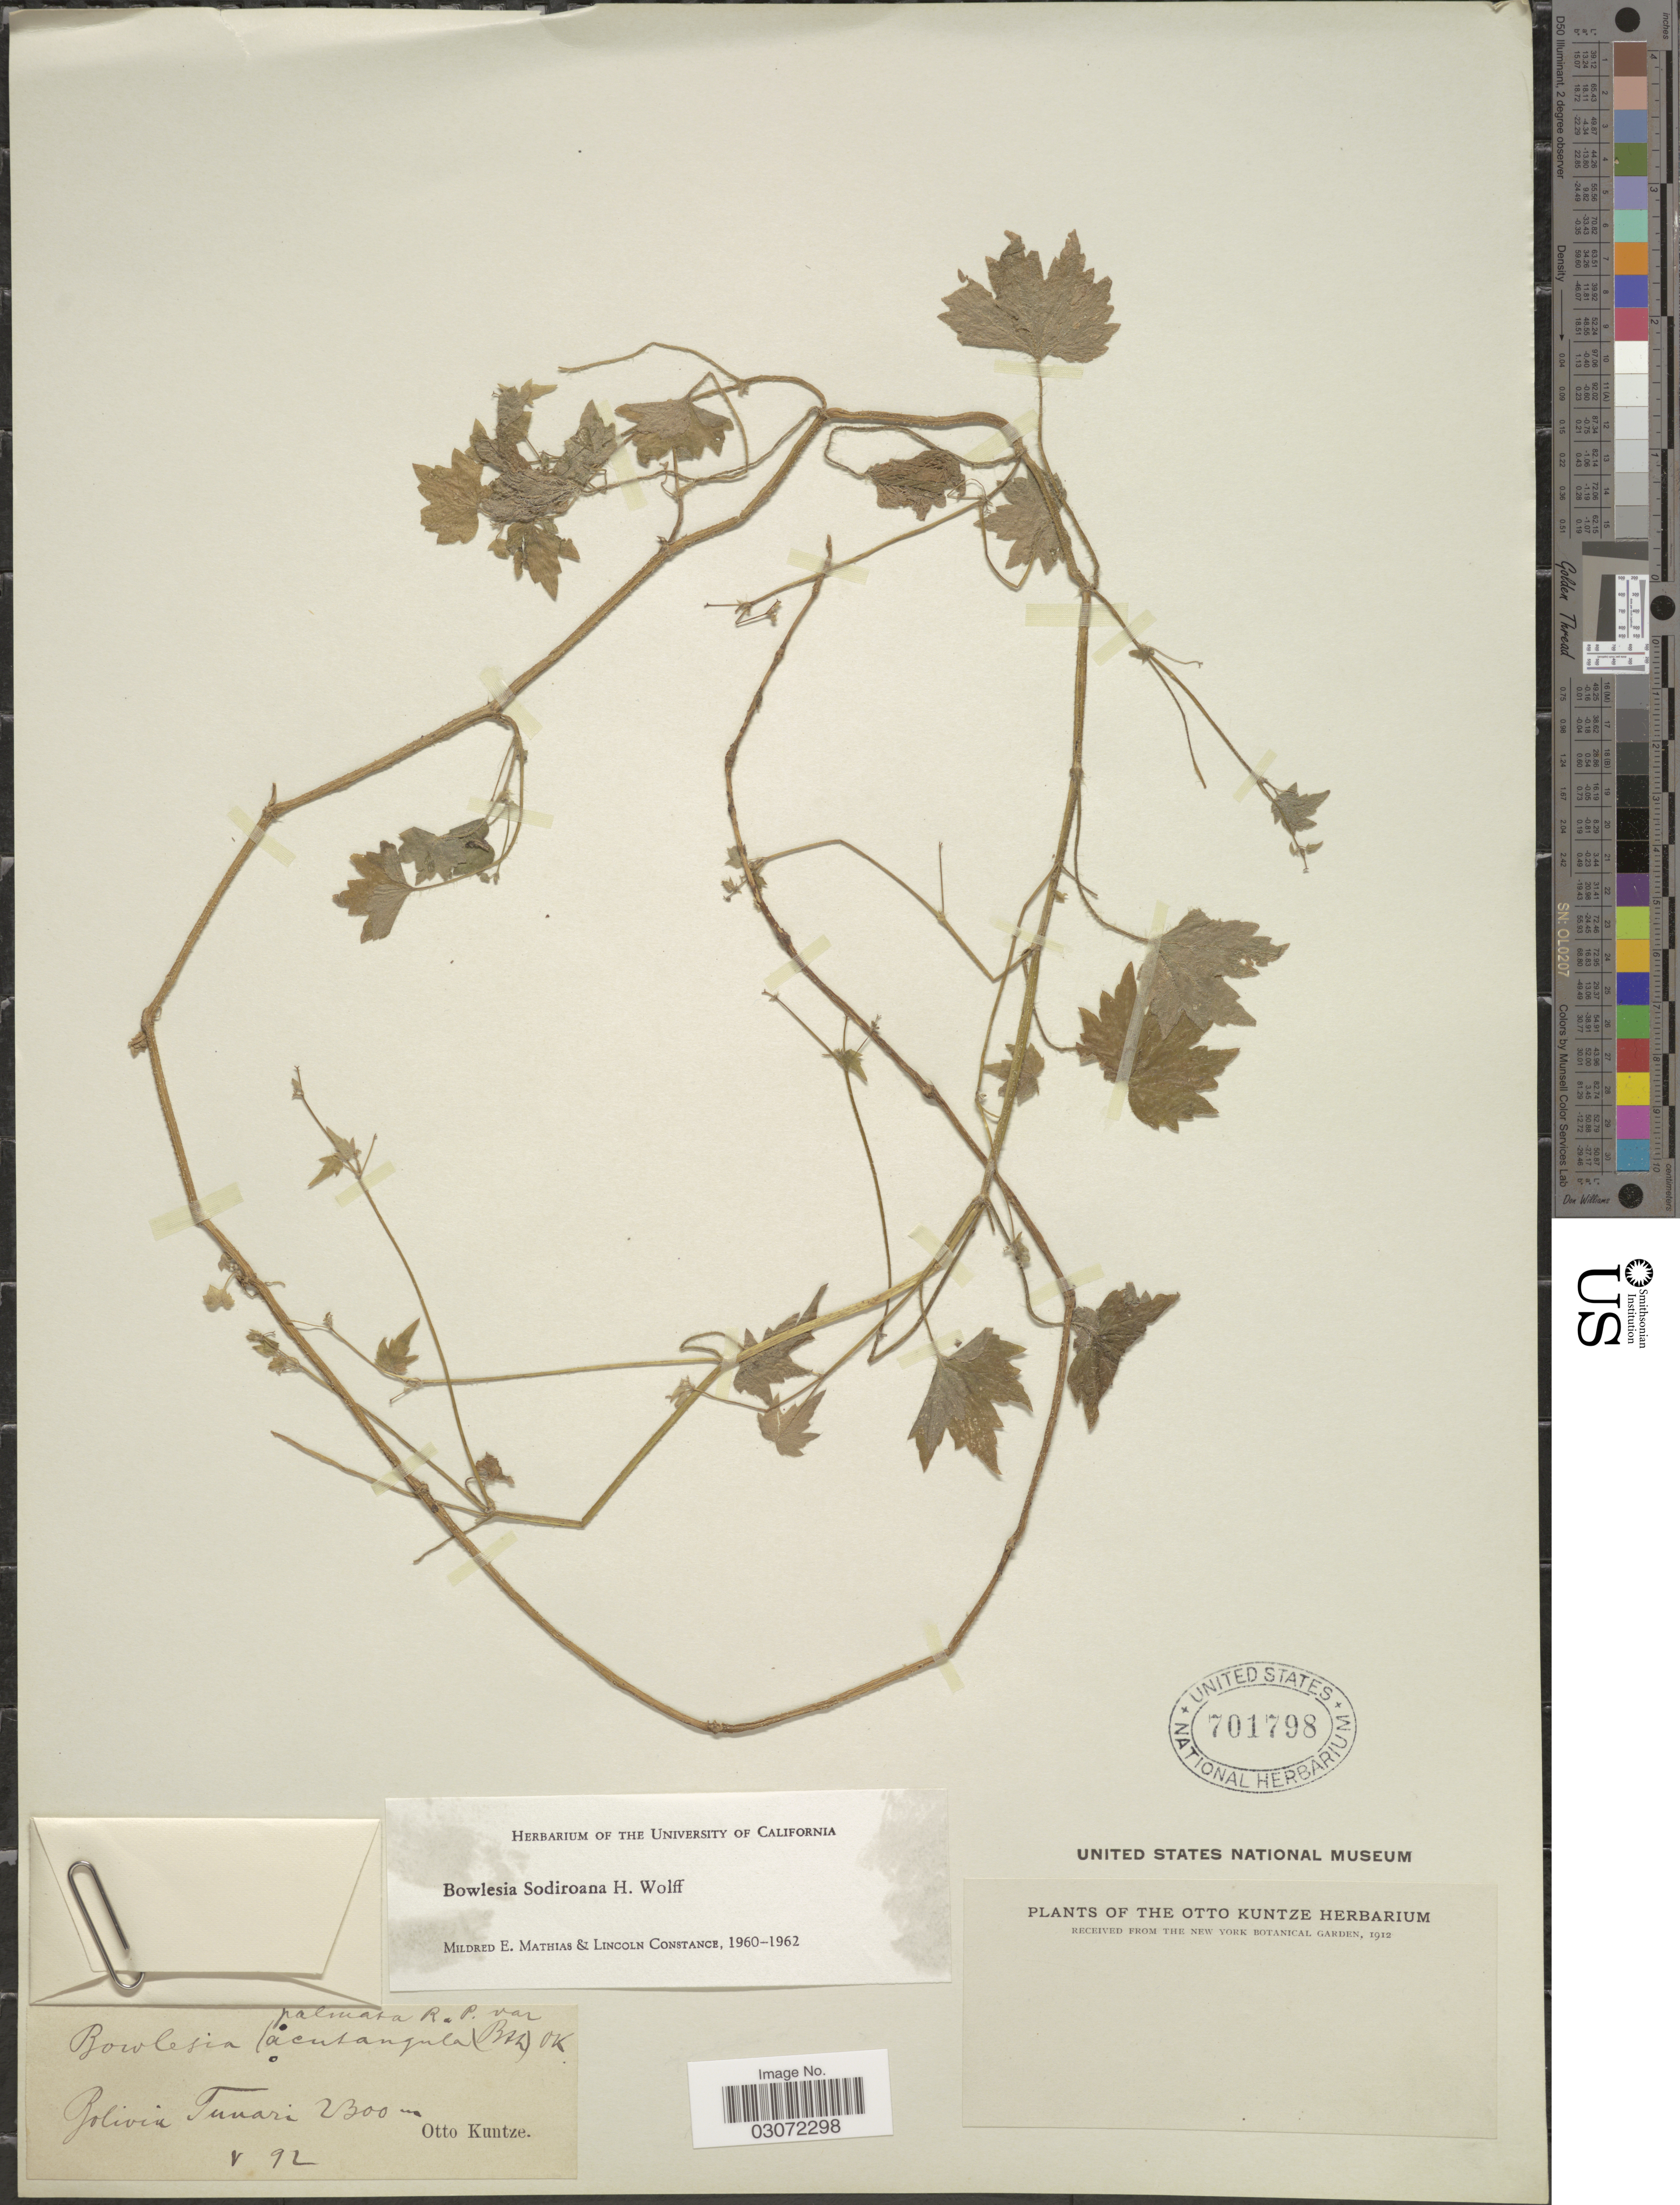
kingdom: Plantae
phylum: Tracheophyta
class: Magnoliopsida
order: Apiales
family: Apiaceae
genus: Bowlesia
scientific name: Bowlesia sodiroana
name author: H. Wolff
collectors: C.E.O. Kuntze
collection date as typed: Transcribed d/m/y: /5/92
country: Bolivia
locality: Tunari.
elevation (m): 2300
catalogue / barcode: US 701798